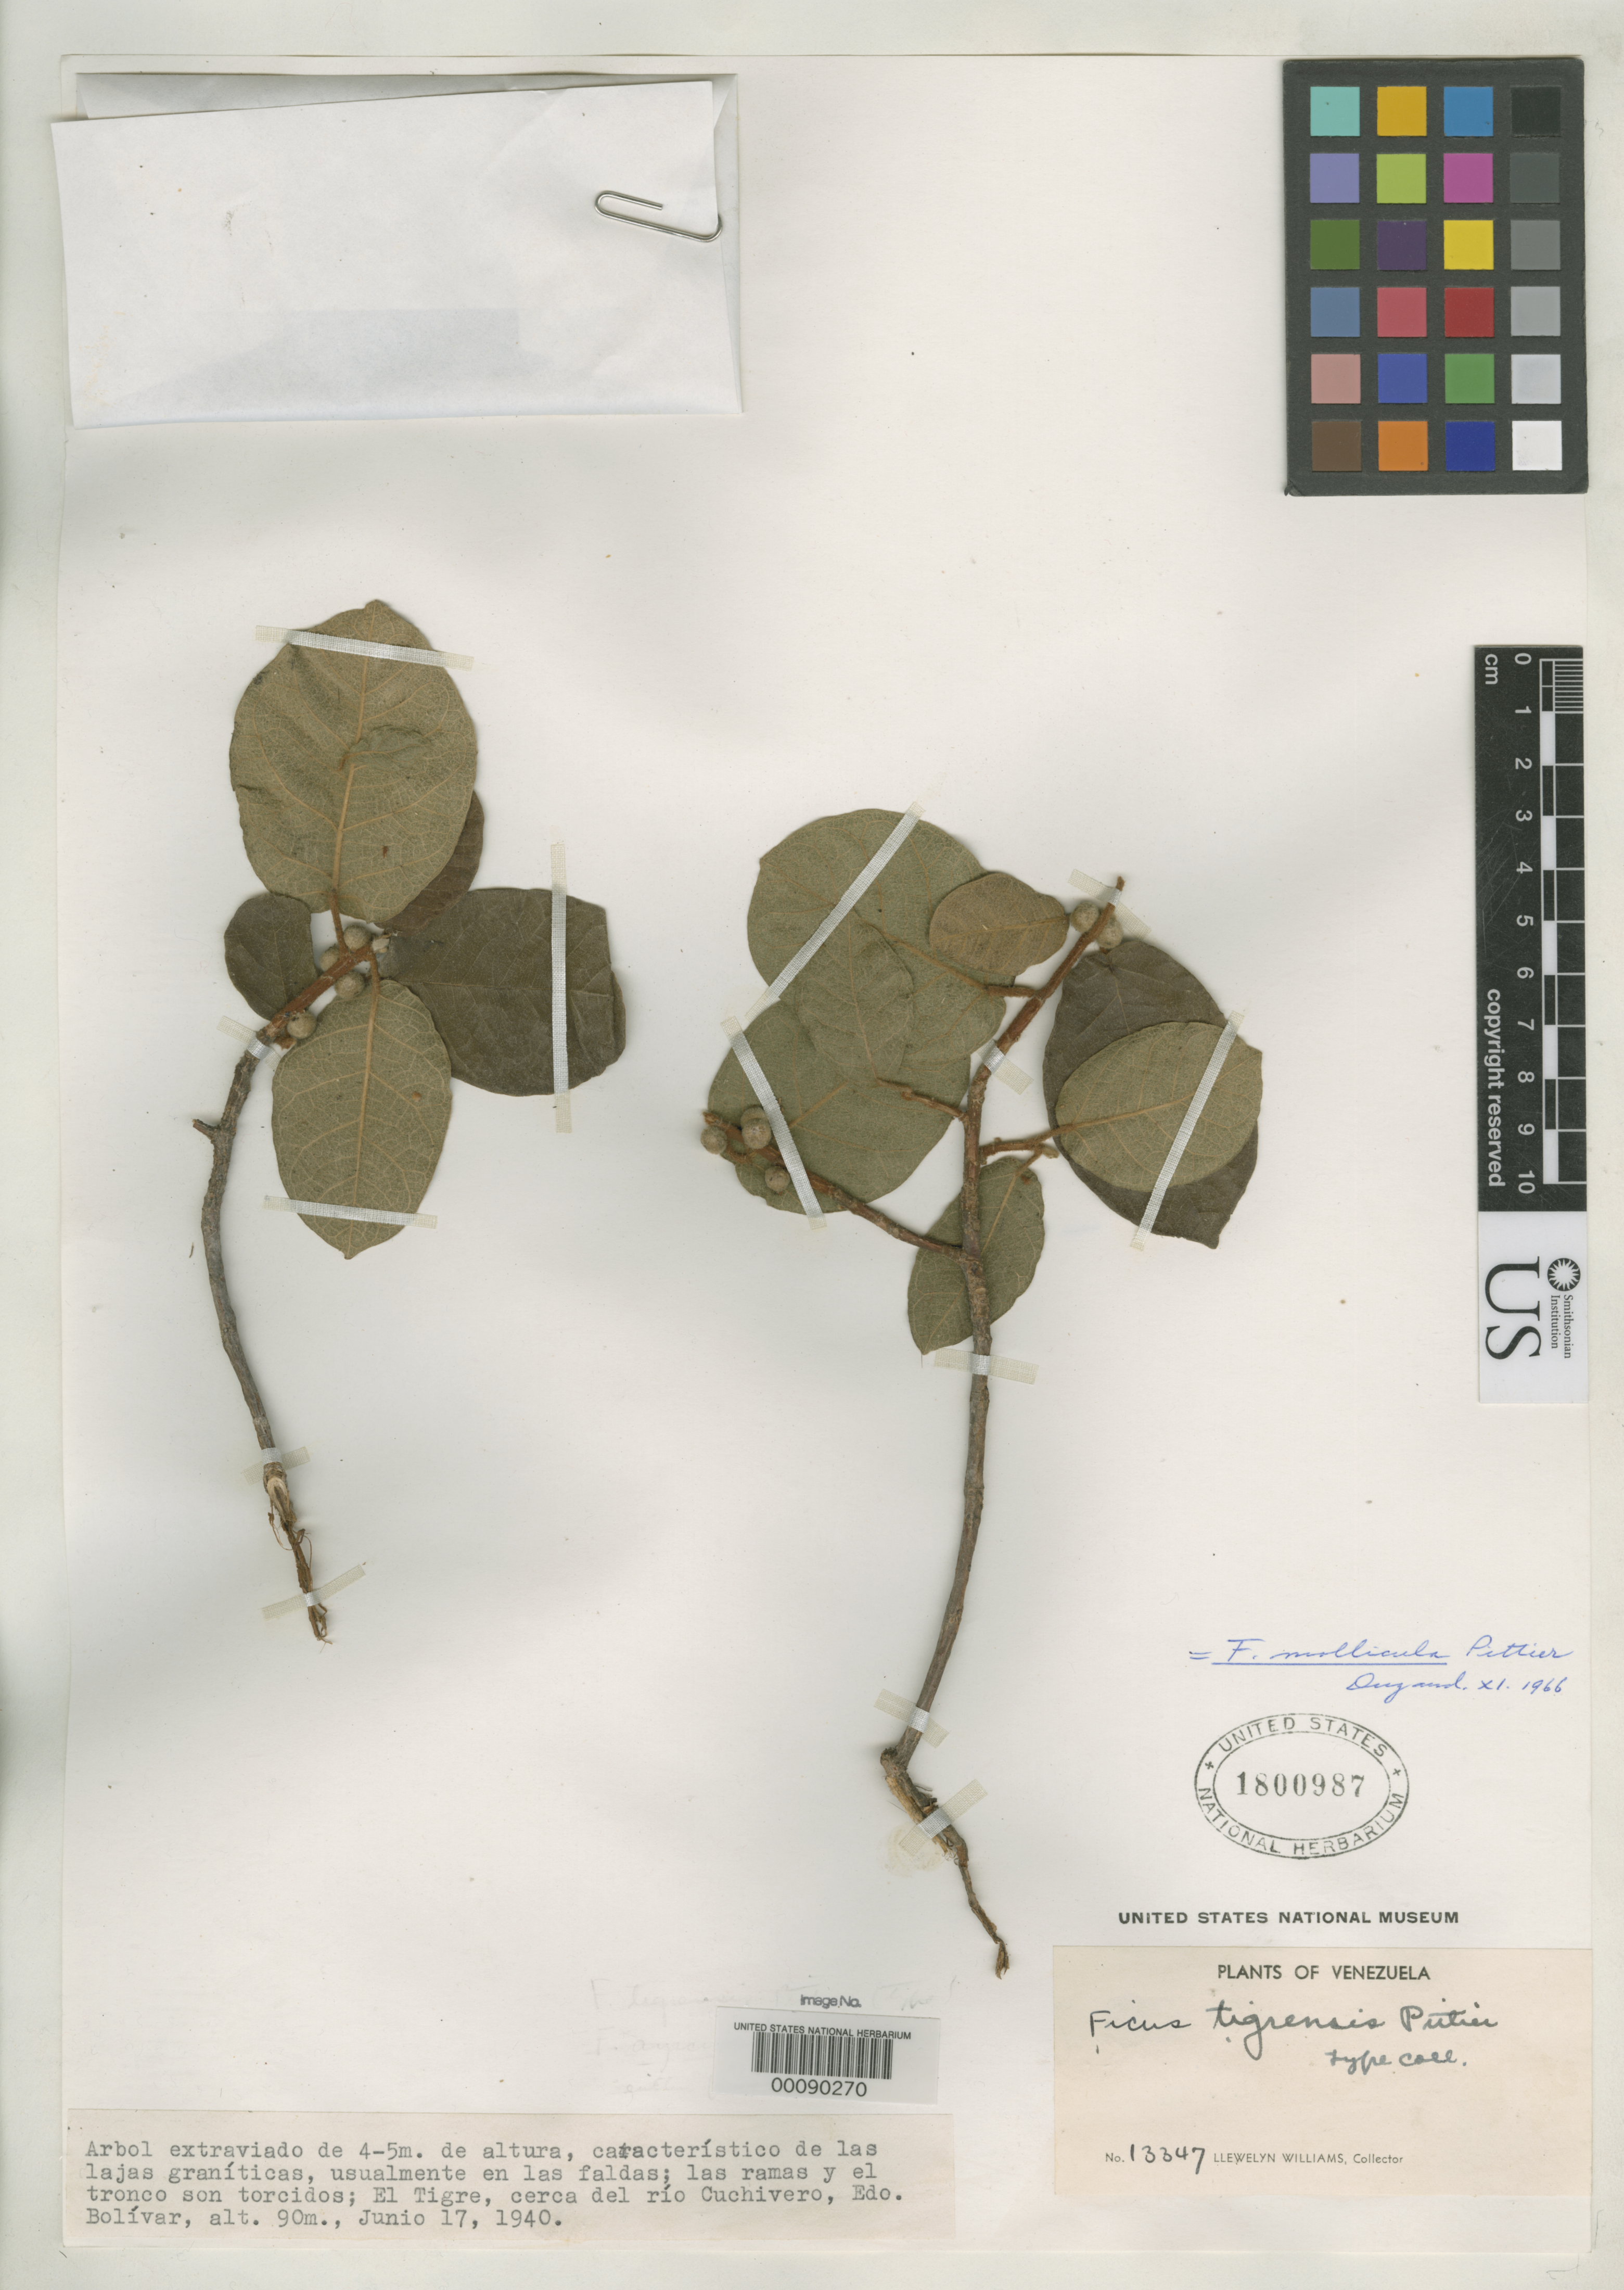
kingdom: Plantae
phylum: Tracheophyta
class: Magnoliopsida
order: Rosales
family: Moraceae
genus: Ficus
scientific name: Ficus tigrensis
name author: Pittier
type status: Type Collection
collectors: Ll. Williams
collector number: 13347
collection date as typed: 17 Jun 1940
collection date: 1940-06-17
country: Venezuela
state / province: Bolivar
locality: El Tigre, cerca del Rio Cuchivero.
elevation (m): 90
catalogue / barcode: US 1800987